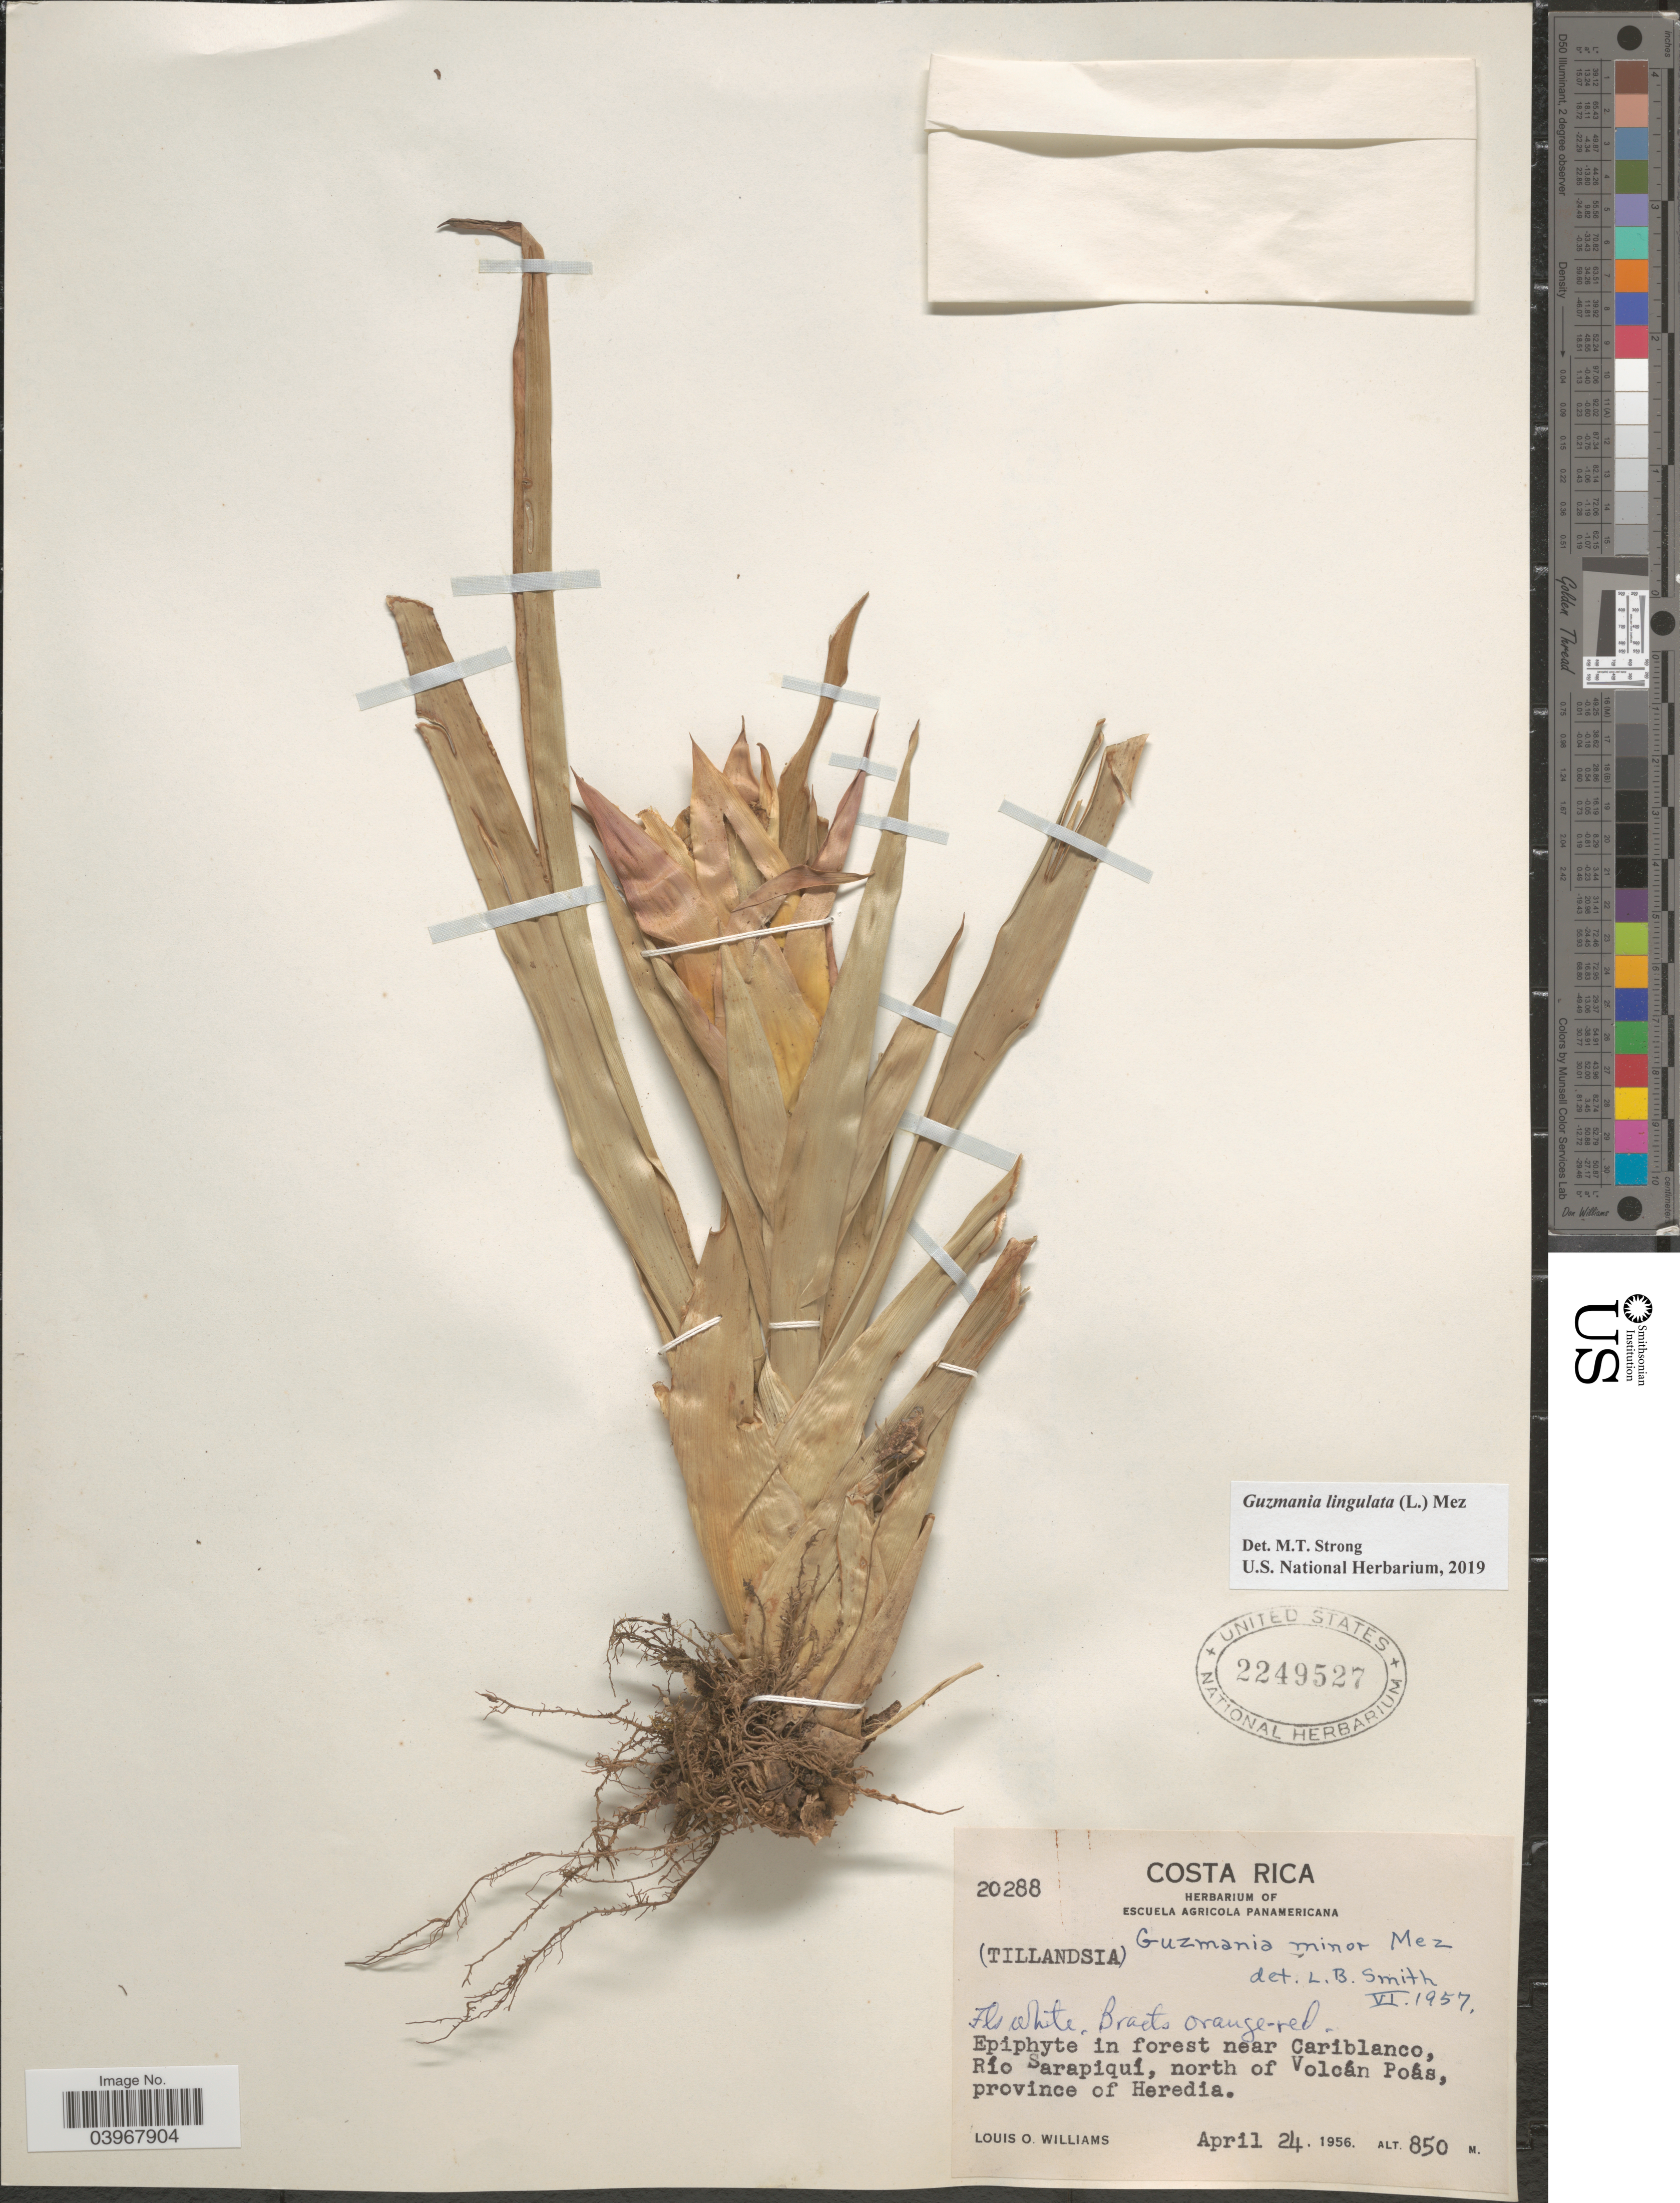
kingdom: Plantae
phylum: Tracheophyta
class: Liliopsida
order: Poales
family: Bromeliaceae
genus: Guzmania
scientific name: Guzmania lingulata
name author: (L.) Mez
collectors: L. O. Williams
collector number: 20288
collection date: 1956-04-24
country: Costa Rica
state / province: Heredia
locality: In forest near Cariblanco, Río Sarapiquí, north of Volcán Poás.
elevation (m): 850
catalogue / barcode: US 2249527